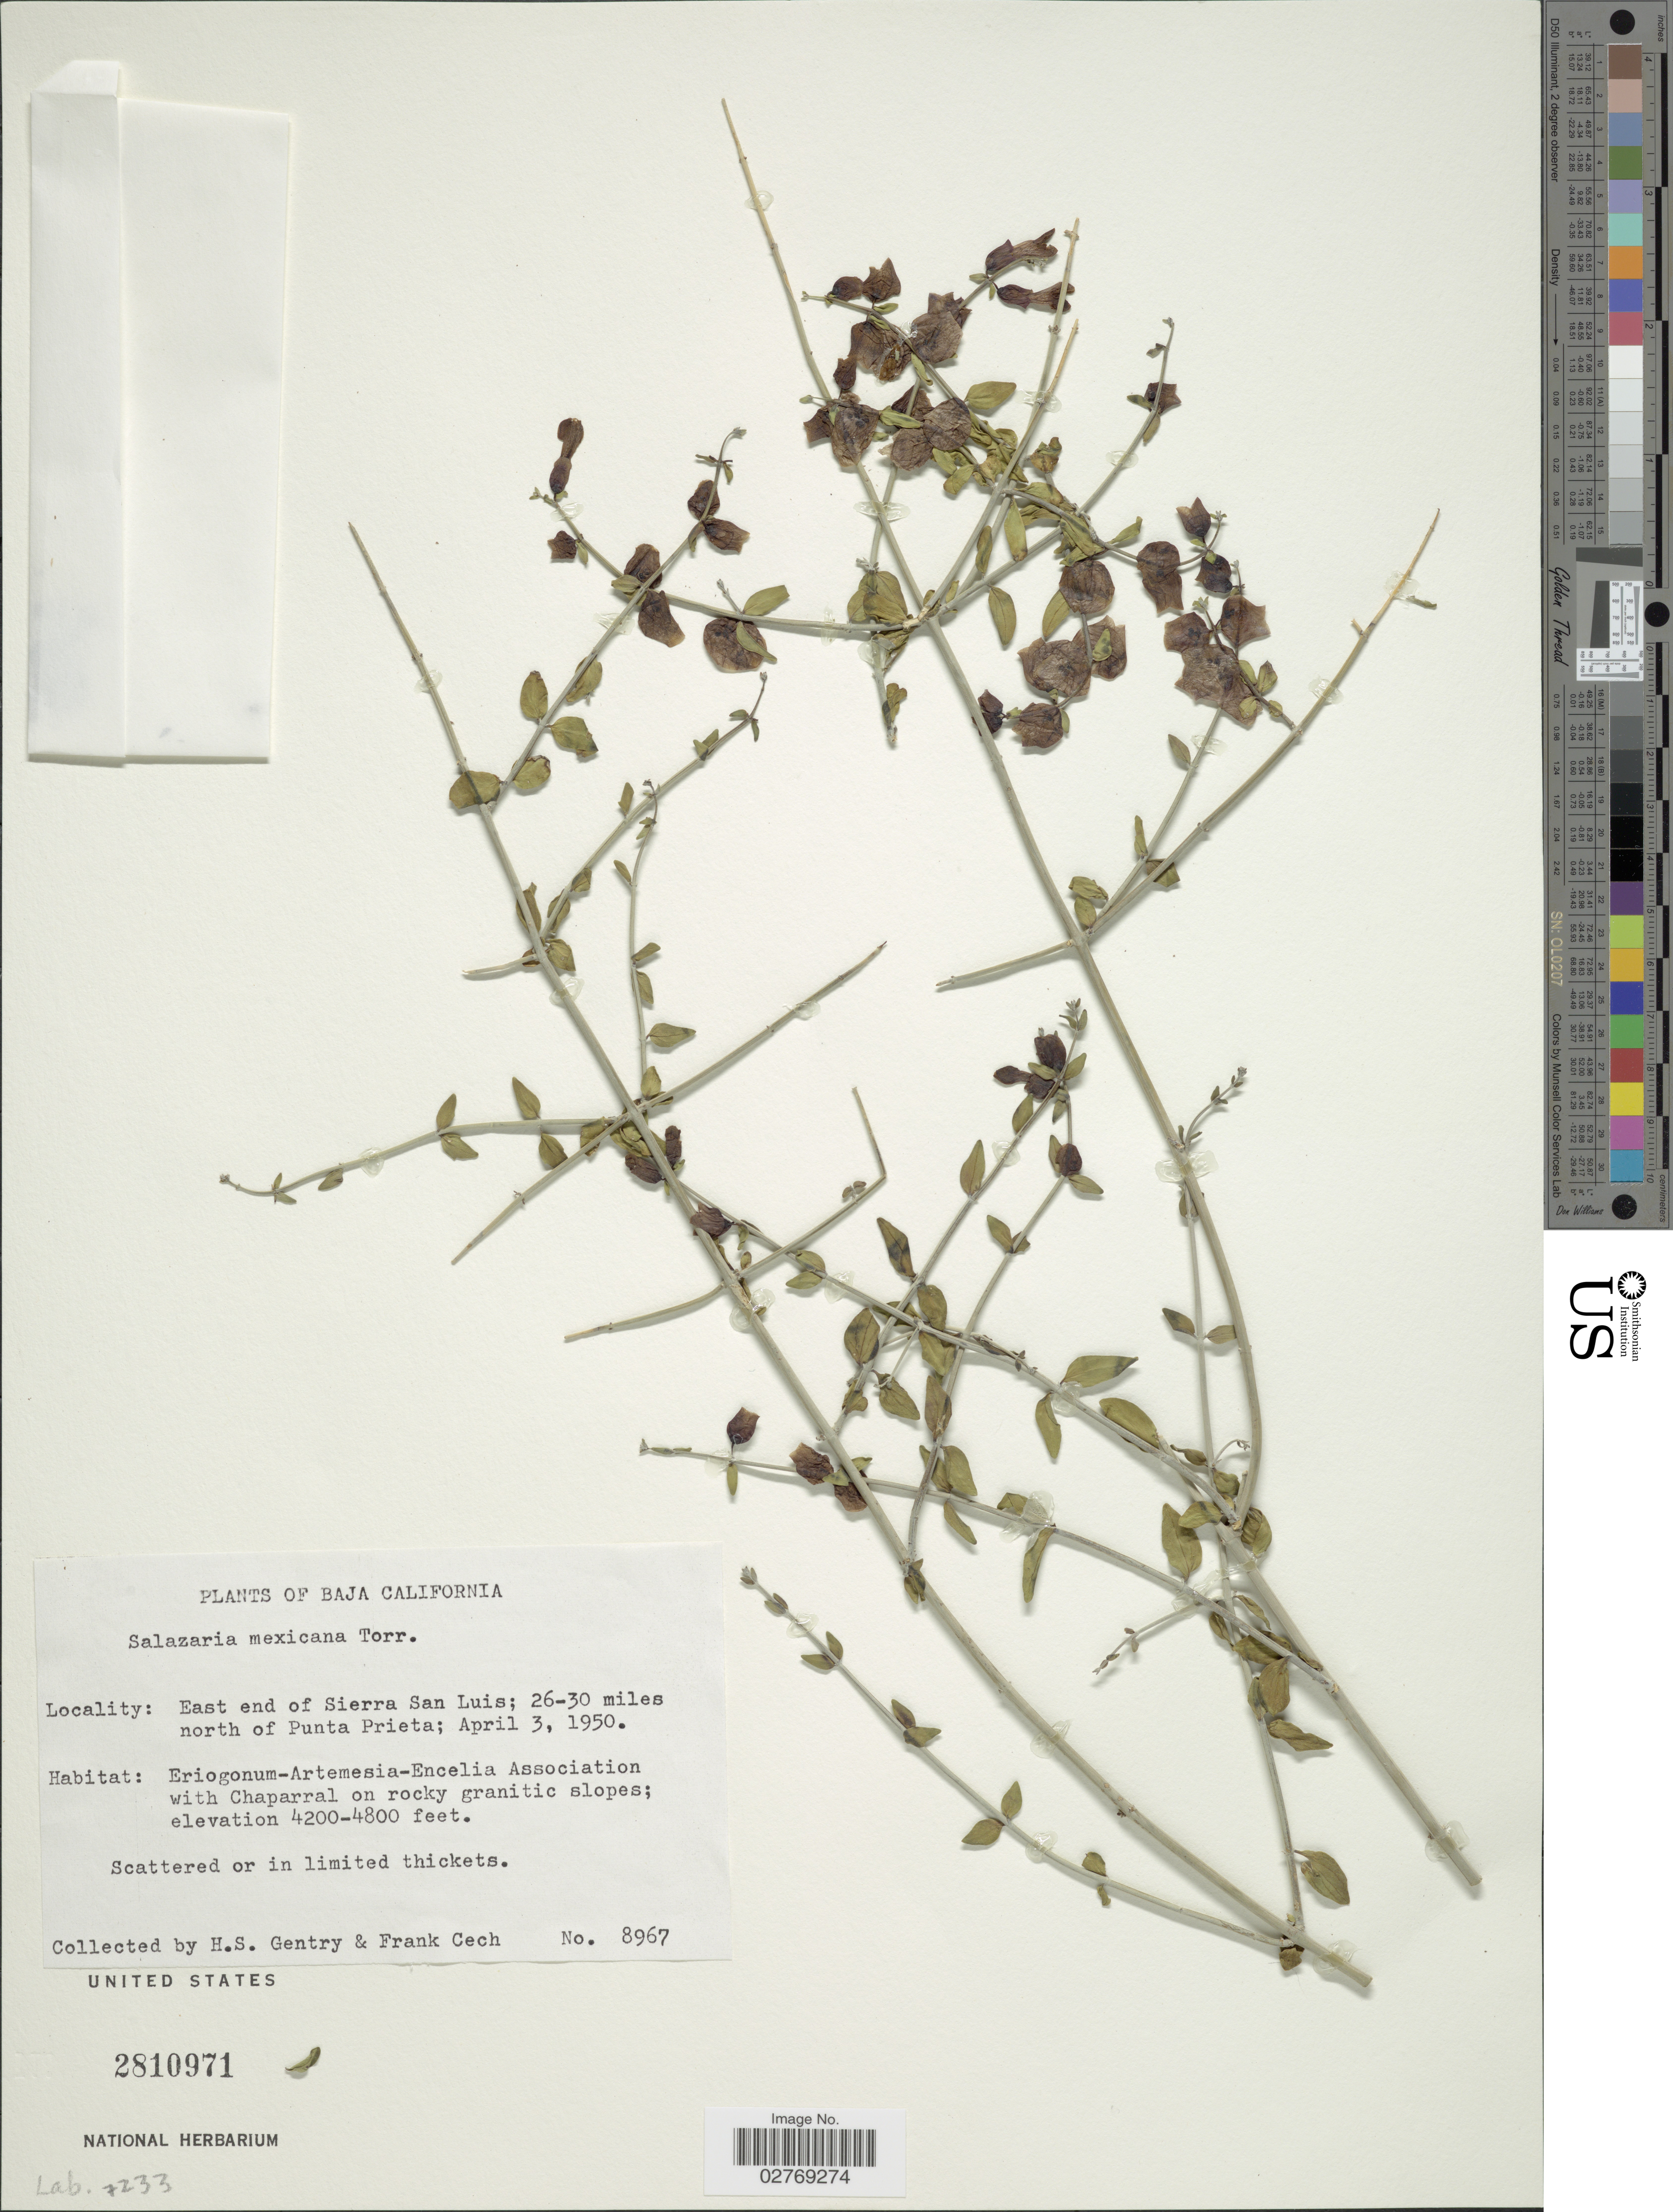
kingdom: Plantae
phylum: Tracheophyta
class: Magnoliopsida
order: Lamiales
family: Lamiaceae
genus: Scutellaria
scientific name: Scutellaria mexicana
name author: (Torr.) A.J. Paton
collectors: H. S. Gentry & F. Cech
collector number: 8967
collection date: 1950-04-03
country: Mexico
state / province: Baja California Norte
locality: East end of Sierra San Luis; 26-30 miles north of Punta Prieta.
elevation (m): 1280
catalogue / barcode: US 2810971